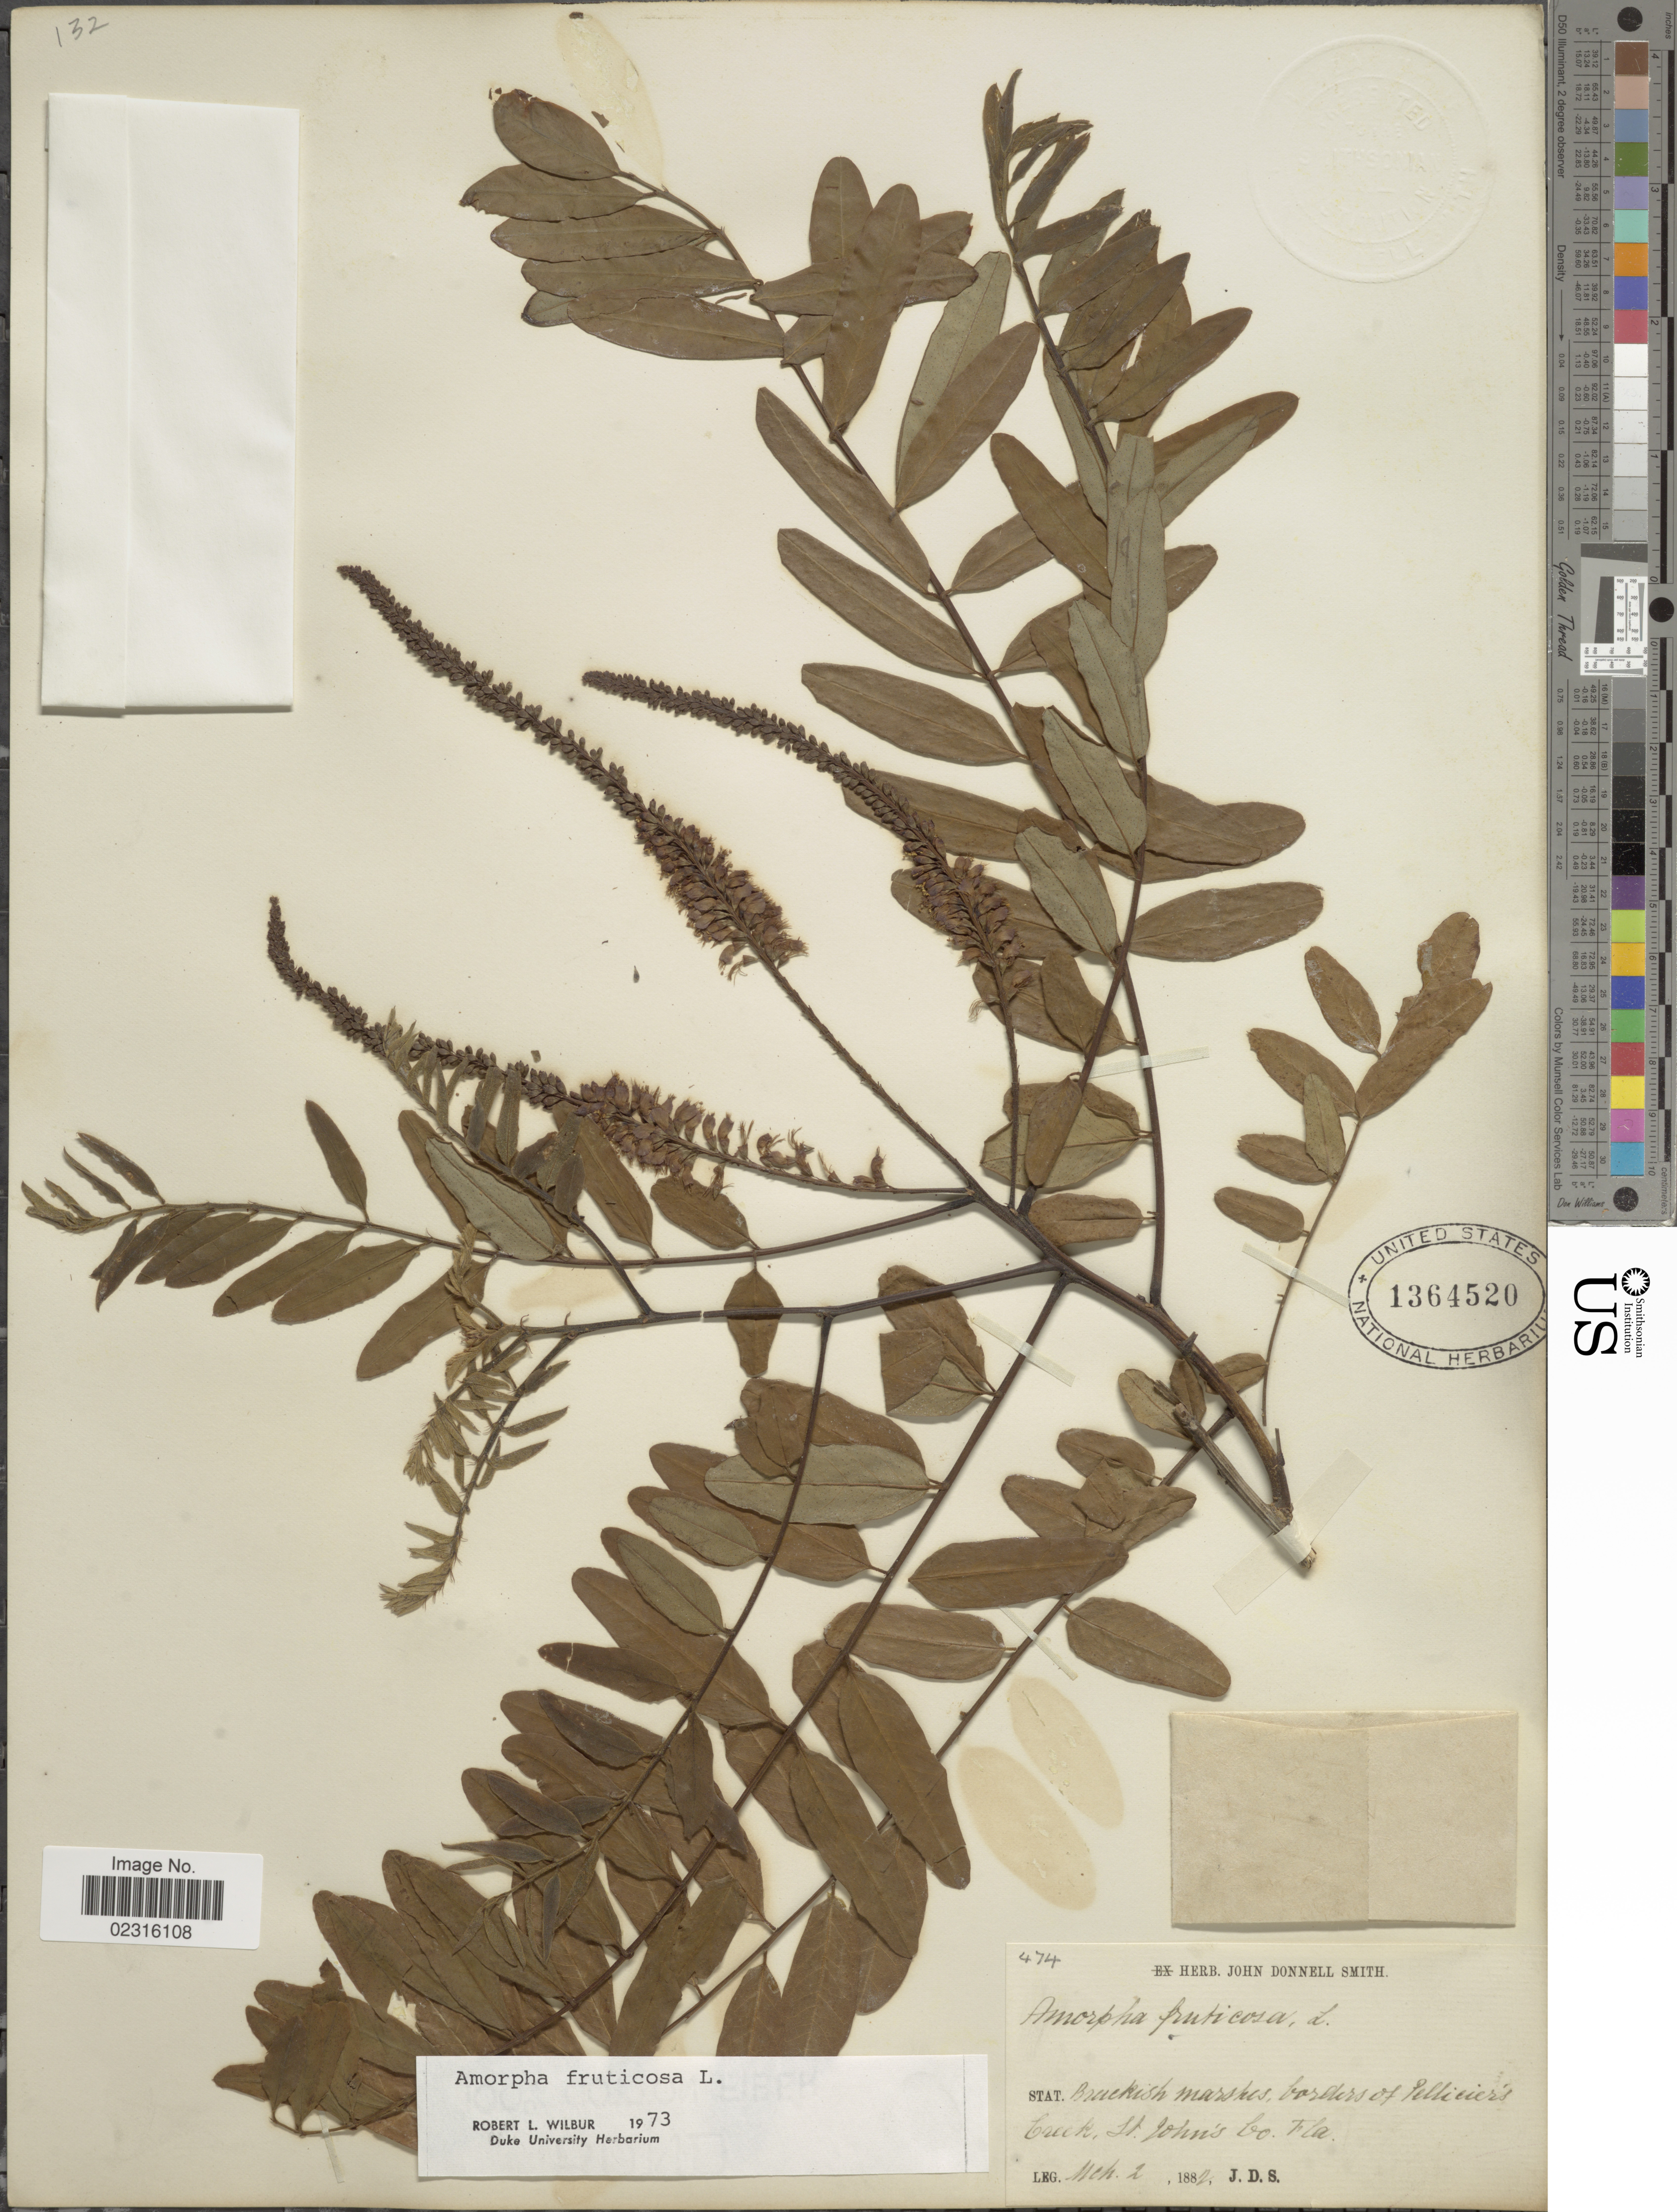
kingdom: Plantae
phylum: Tracheophyta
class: Magnoliopsida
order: Fabales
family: Fabaceae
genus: Amorpha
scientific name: Amorpha fruticosa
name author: L.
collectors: ex herb. Biltmore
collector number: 474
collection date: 1882-03-02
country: United States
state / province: Florida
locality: Bruckish marshes, boulders of Pelliciers Cree, St. John's Co.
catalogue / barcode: US 1364520